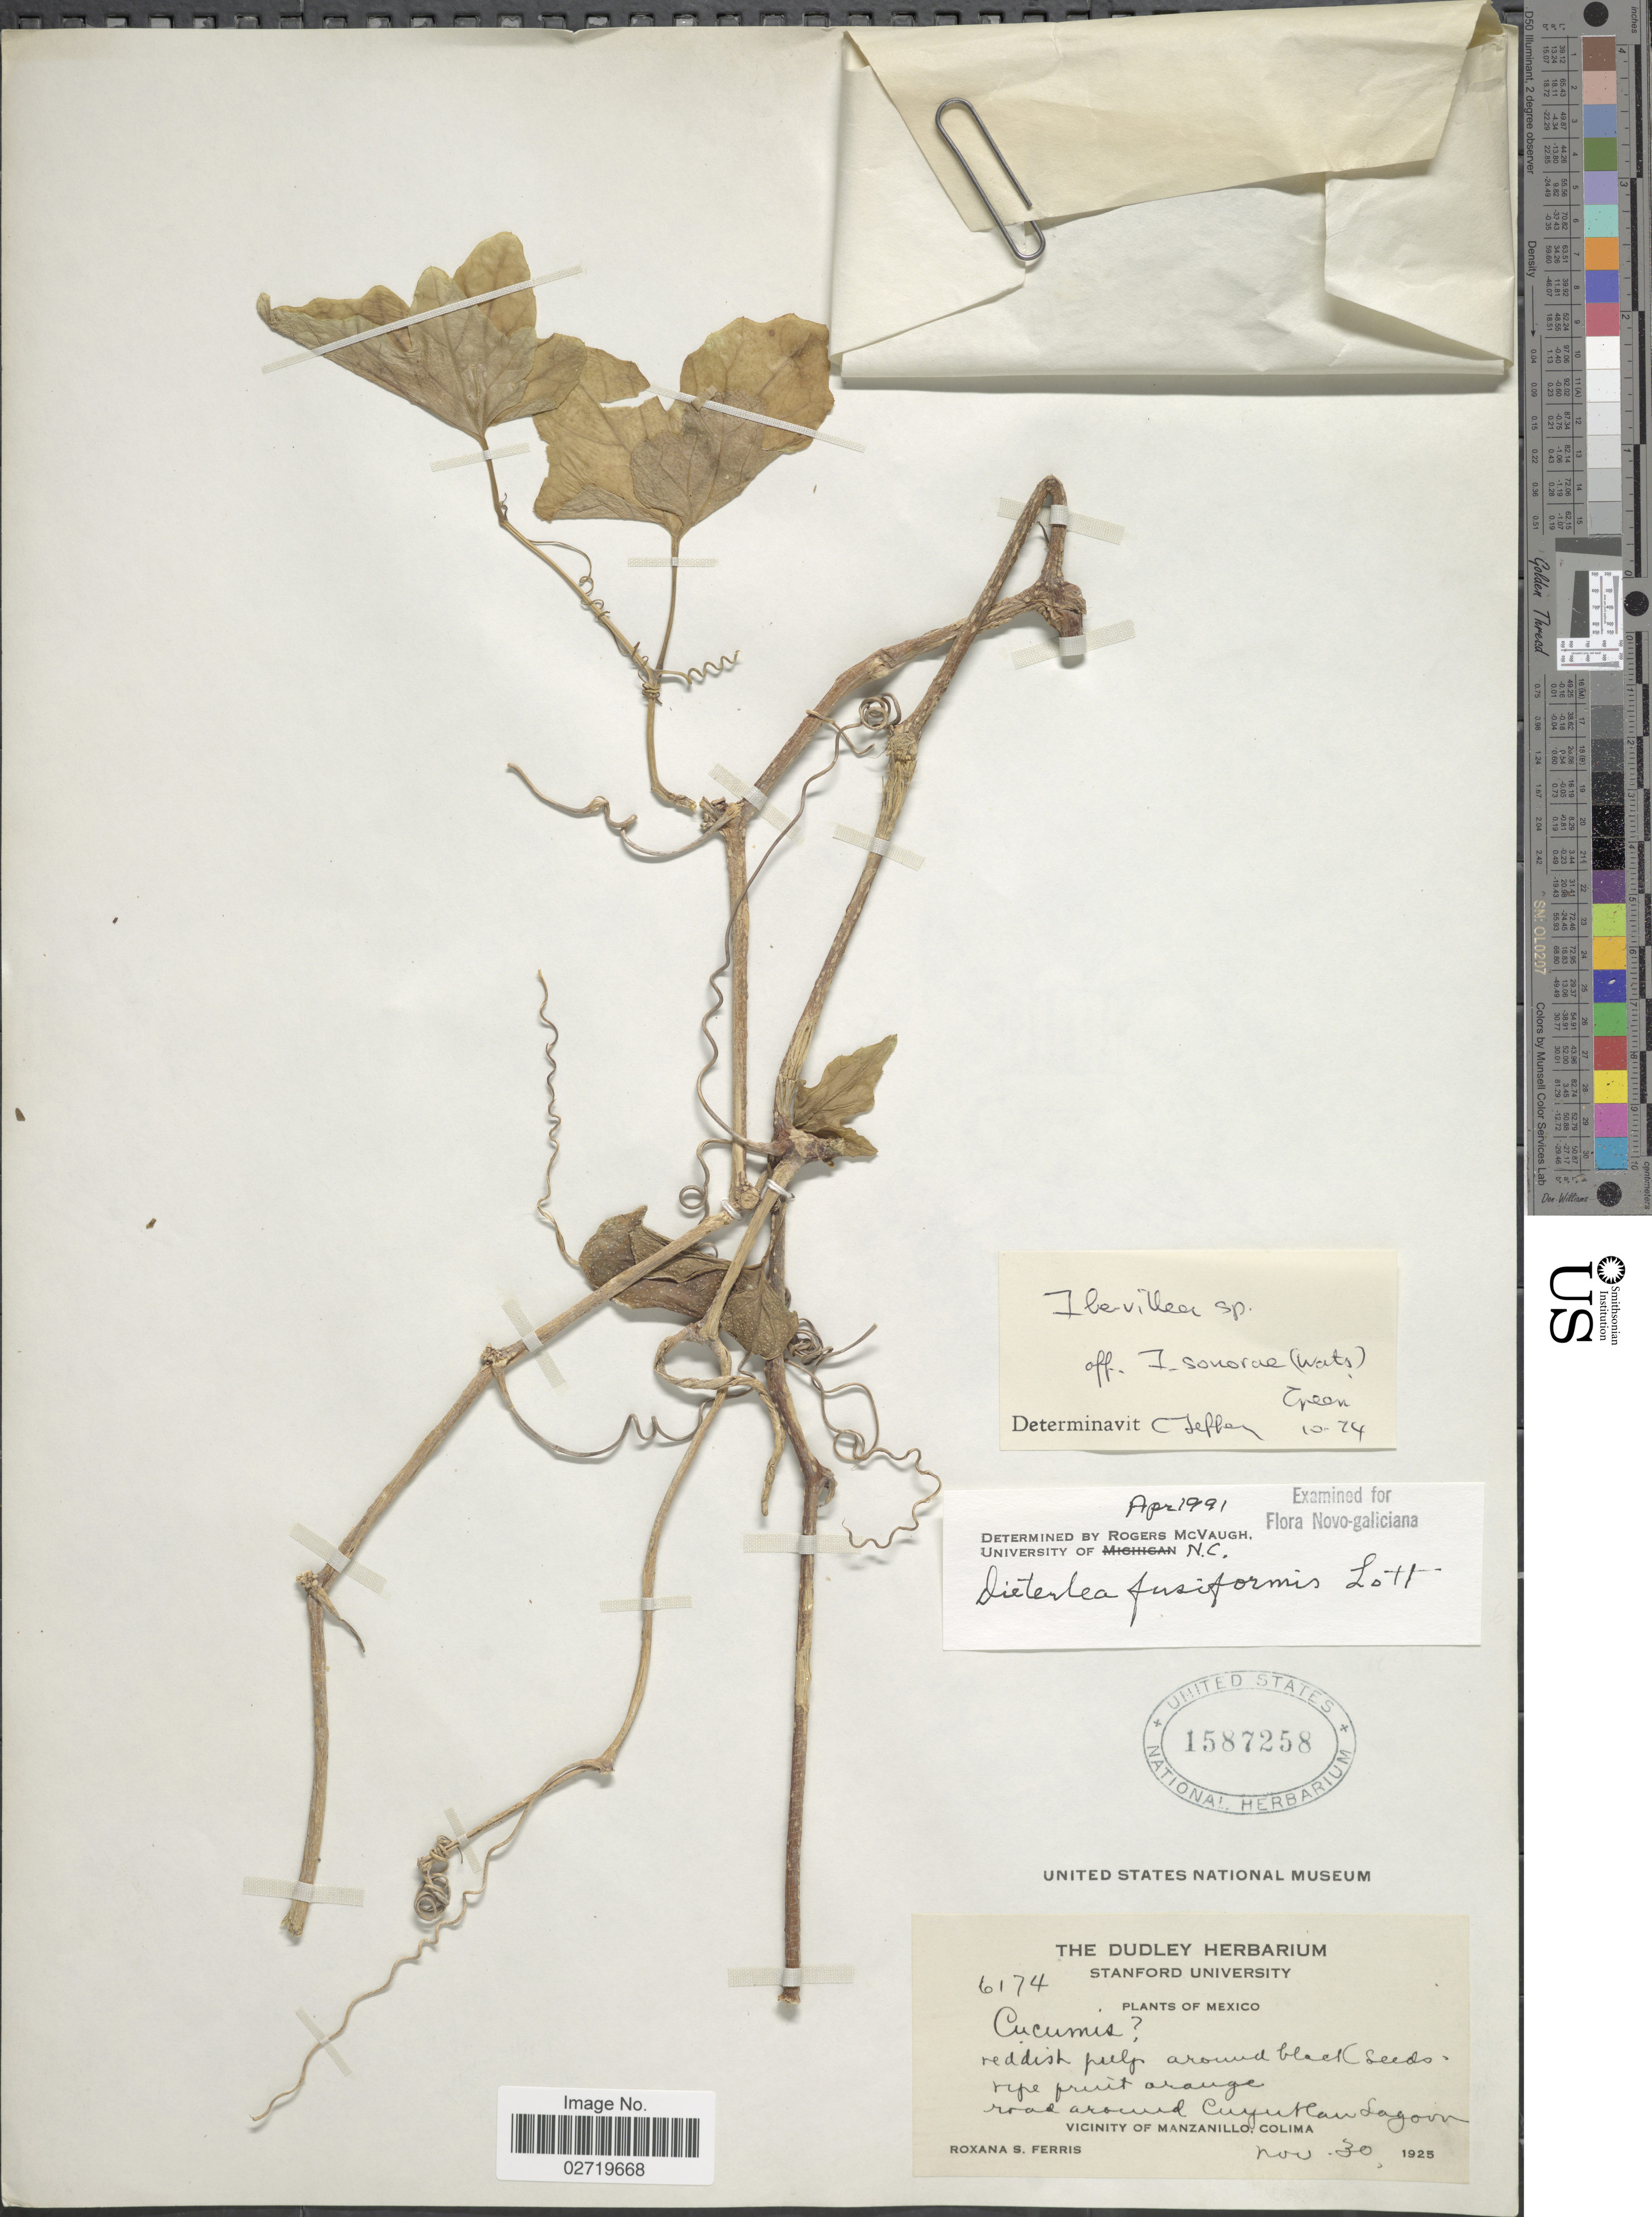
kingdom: Plantae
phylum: Tracheophyta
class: Magnoliopsida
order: Cucurbitales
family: Cucurbitaceae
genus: Ibervillea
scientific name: Ibervillea fusiformis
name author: (E. J. Lott) Kearns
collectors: R. S. Ferris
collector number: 6174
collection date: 1925-11-30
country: Mexico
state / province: Colima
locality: Road around Cuyutlan Lagoon, Vicinity of Manzanillo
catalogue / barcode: US 1587258